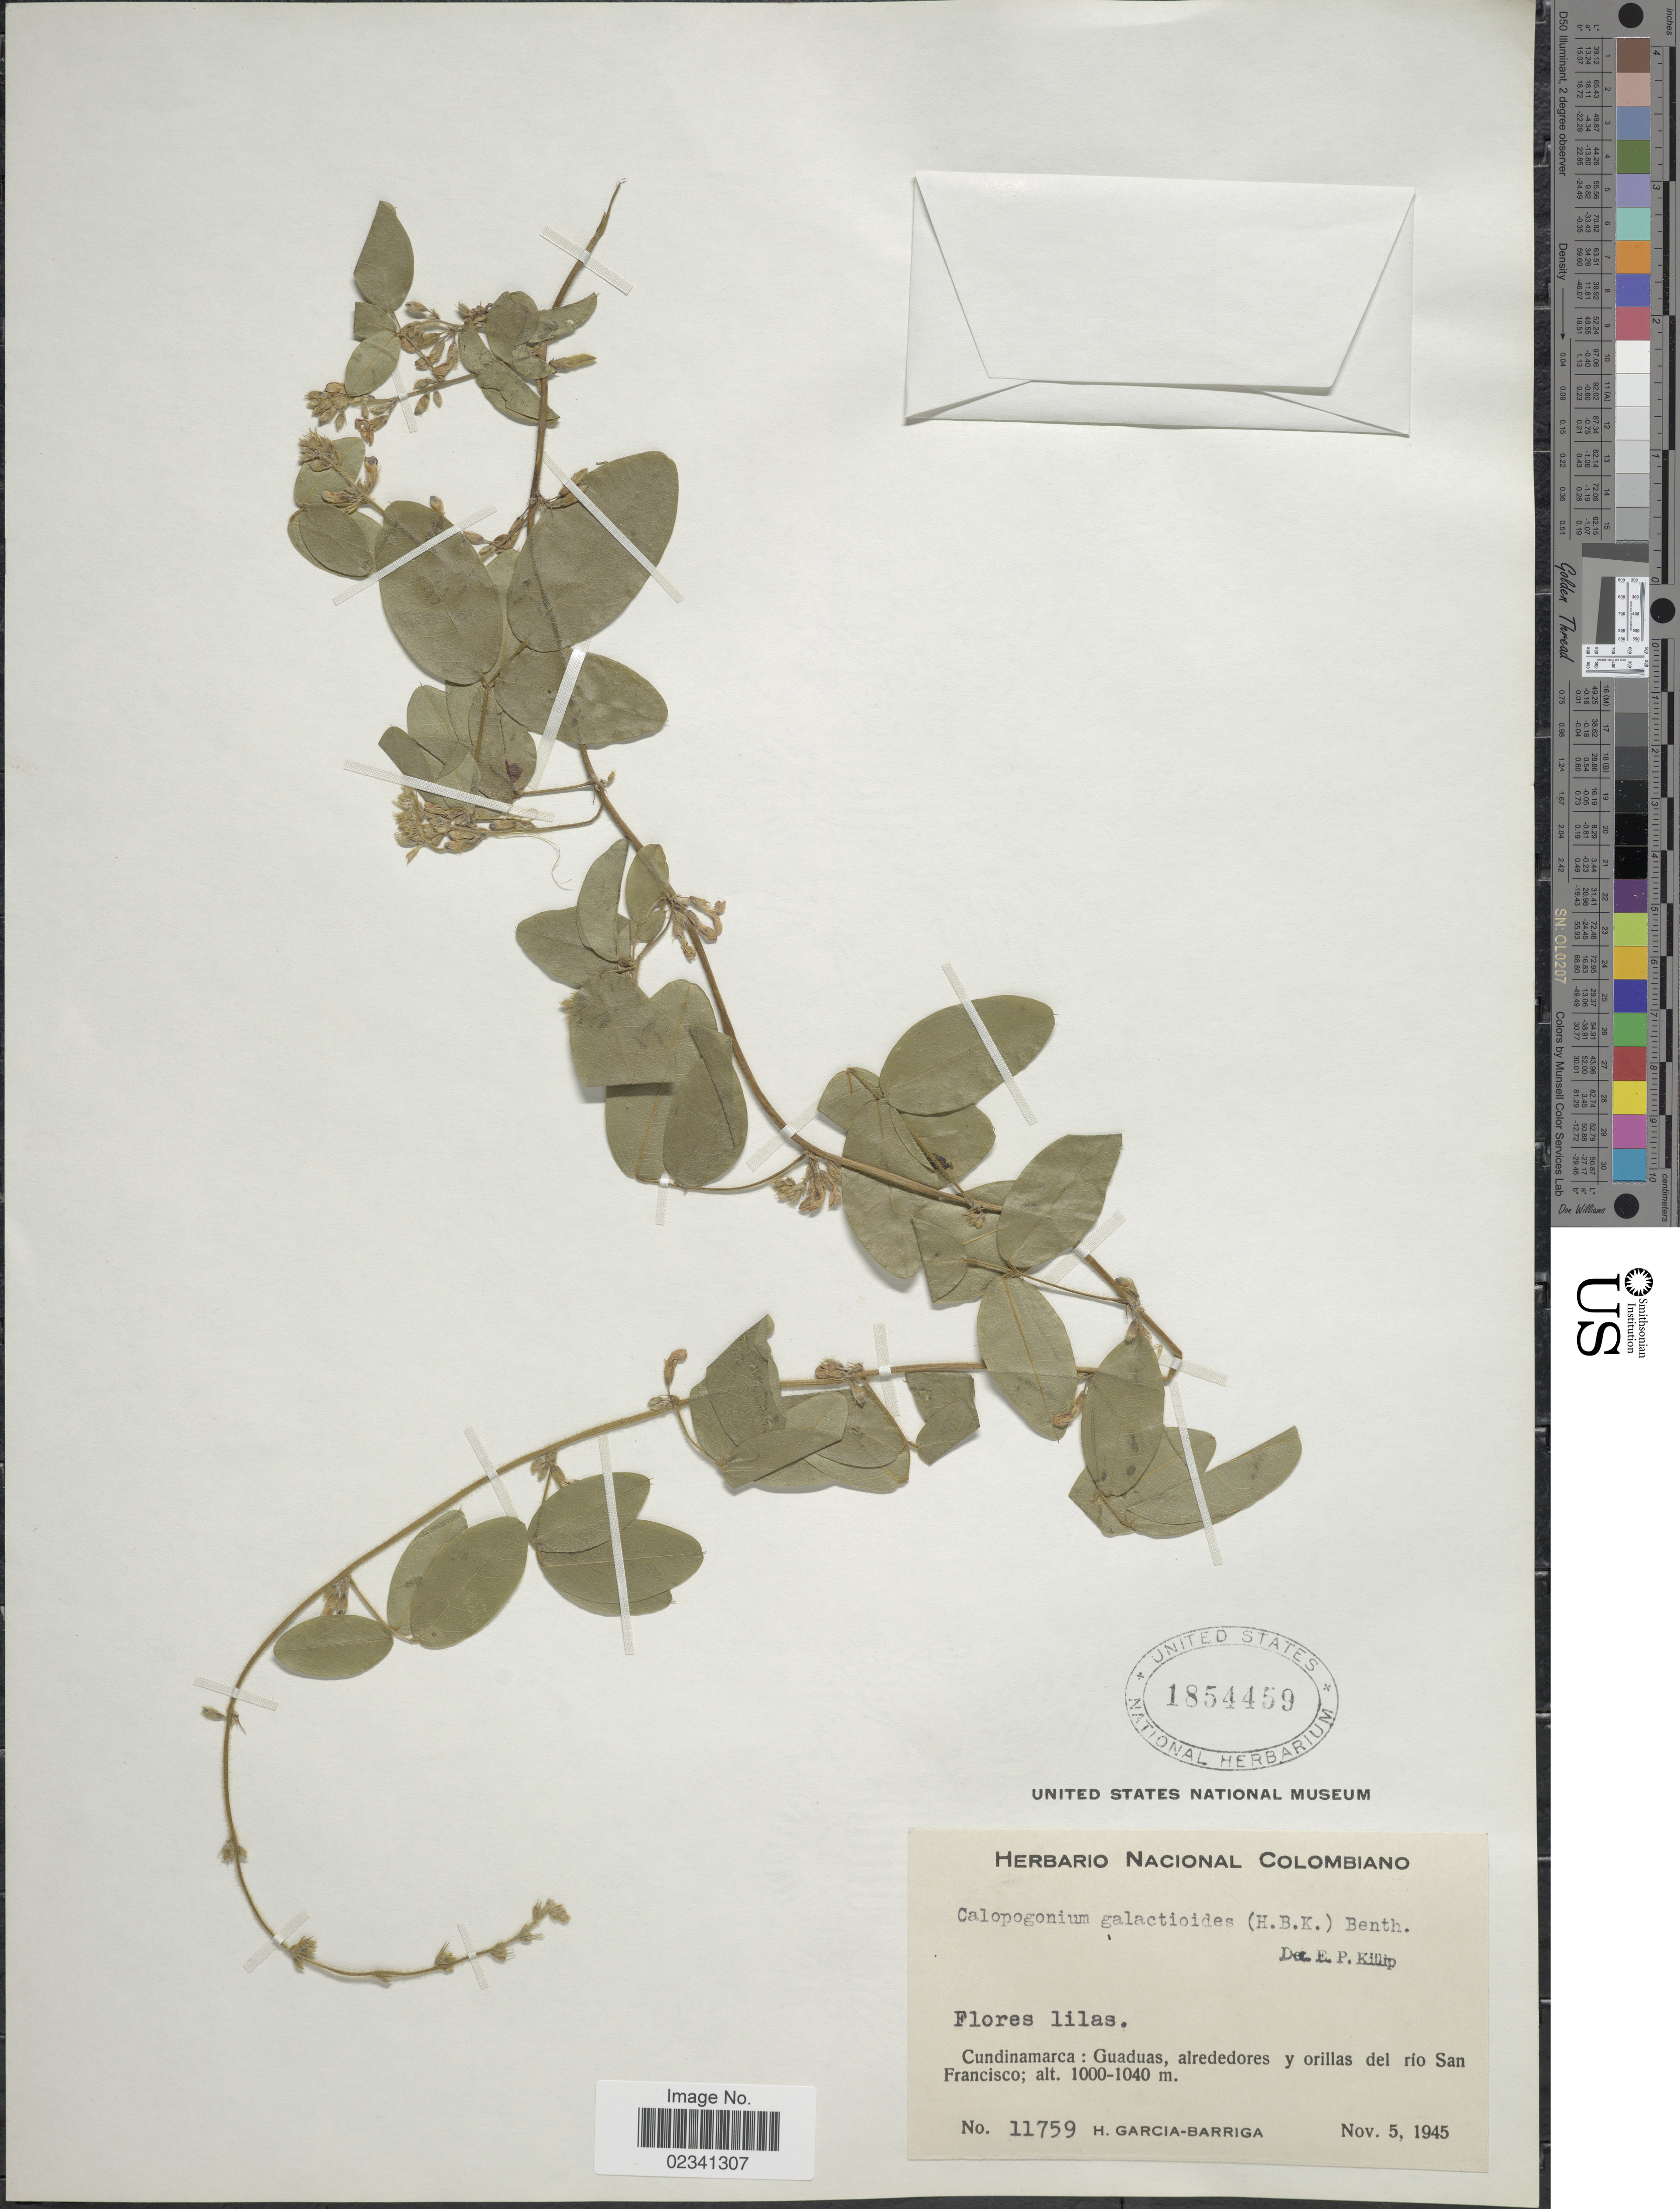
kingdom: Plantae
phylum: Tracheophyta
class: Magnoliopsida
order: Fabales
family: Fabaceae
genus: Calopogonium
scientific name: Calopogonium galactioides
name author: (Kunth) Hemsl.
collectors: H. García Barriga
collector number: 11759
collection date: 1945-11-05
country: Colombia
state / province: Cundinamarca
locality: Guaduas, alrededores y orillas del rio San Francisco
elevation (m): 1000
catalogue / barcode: US 1854459